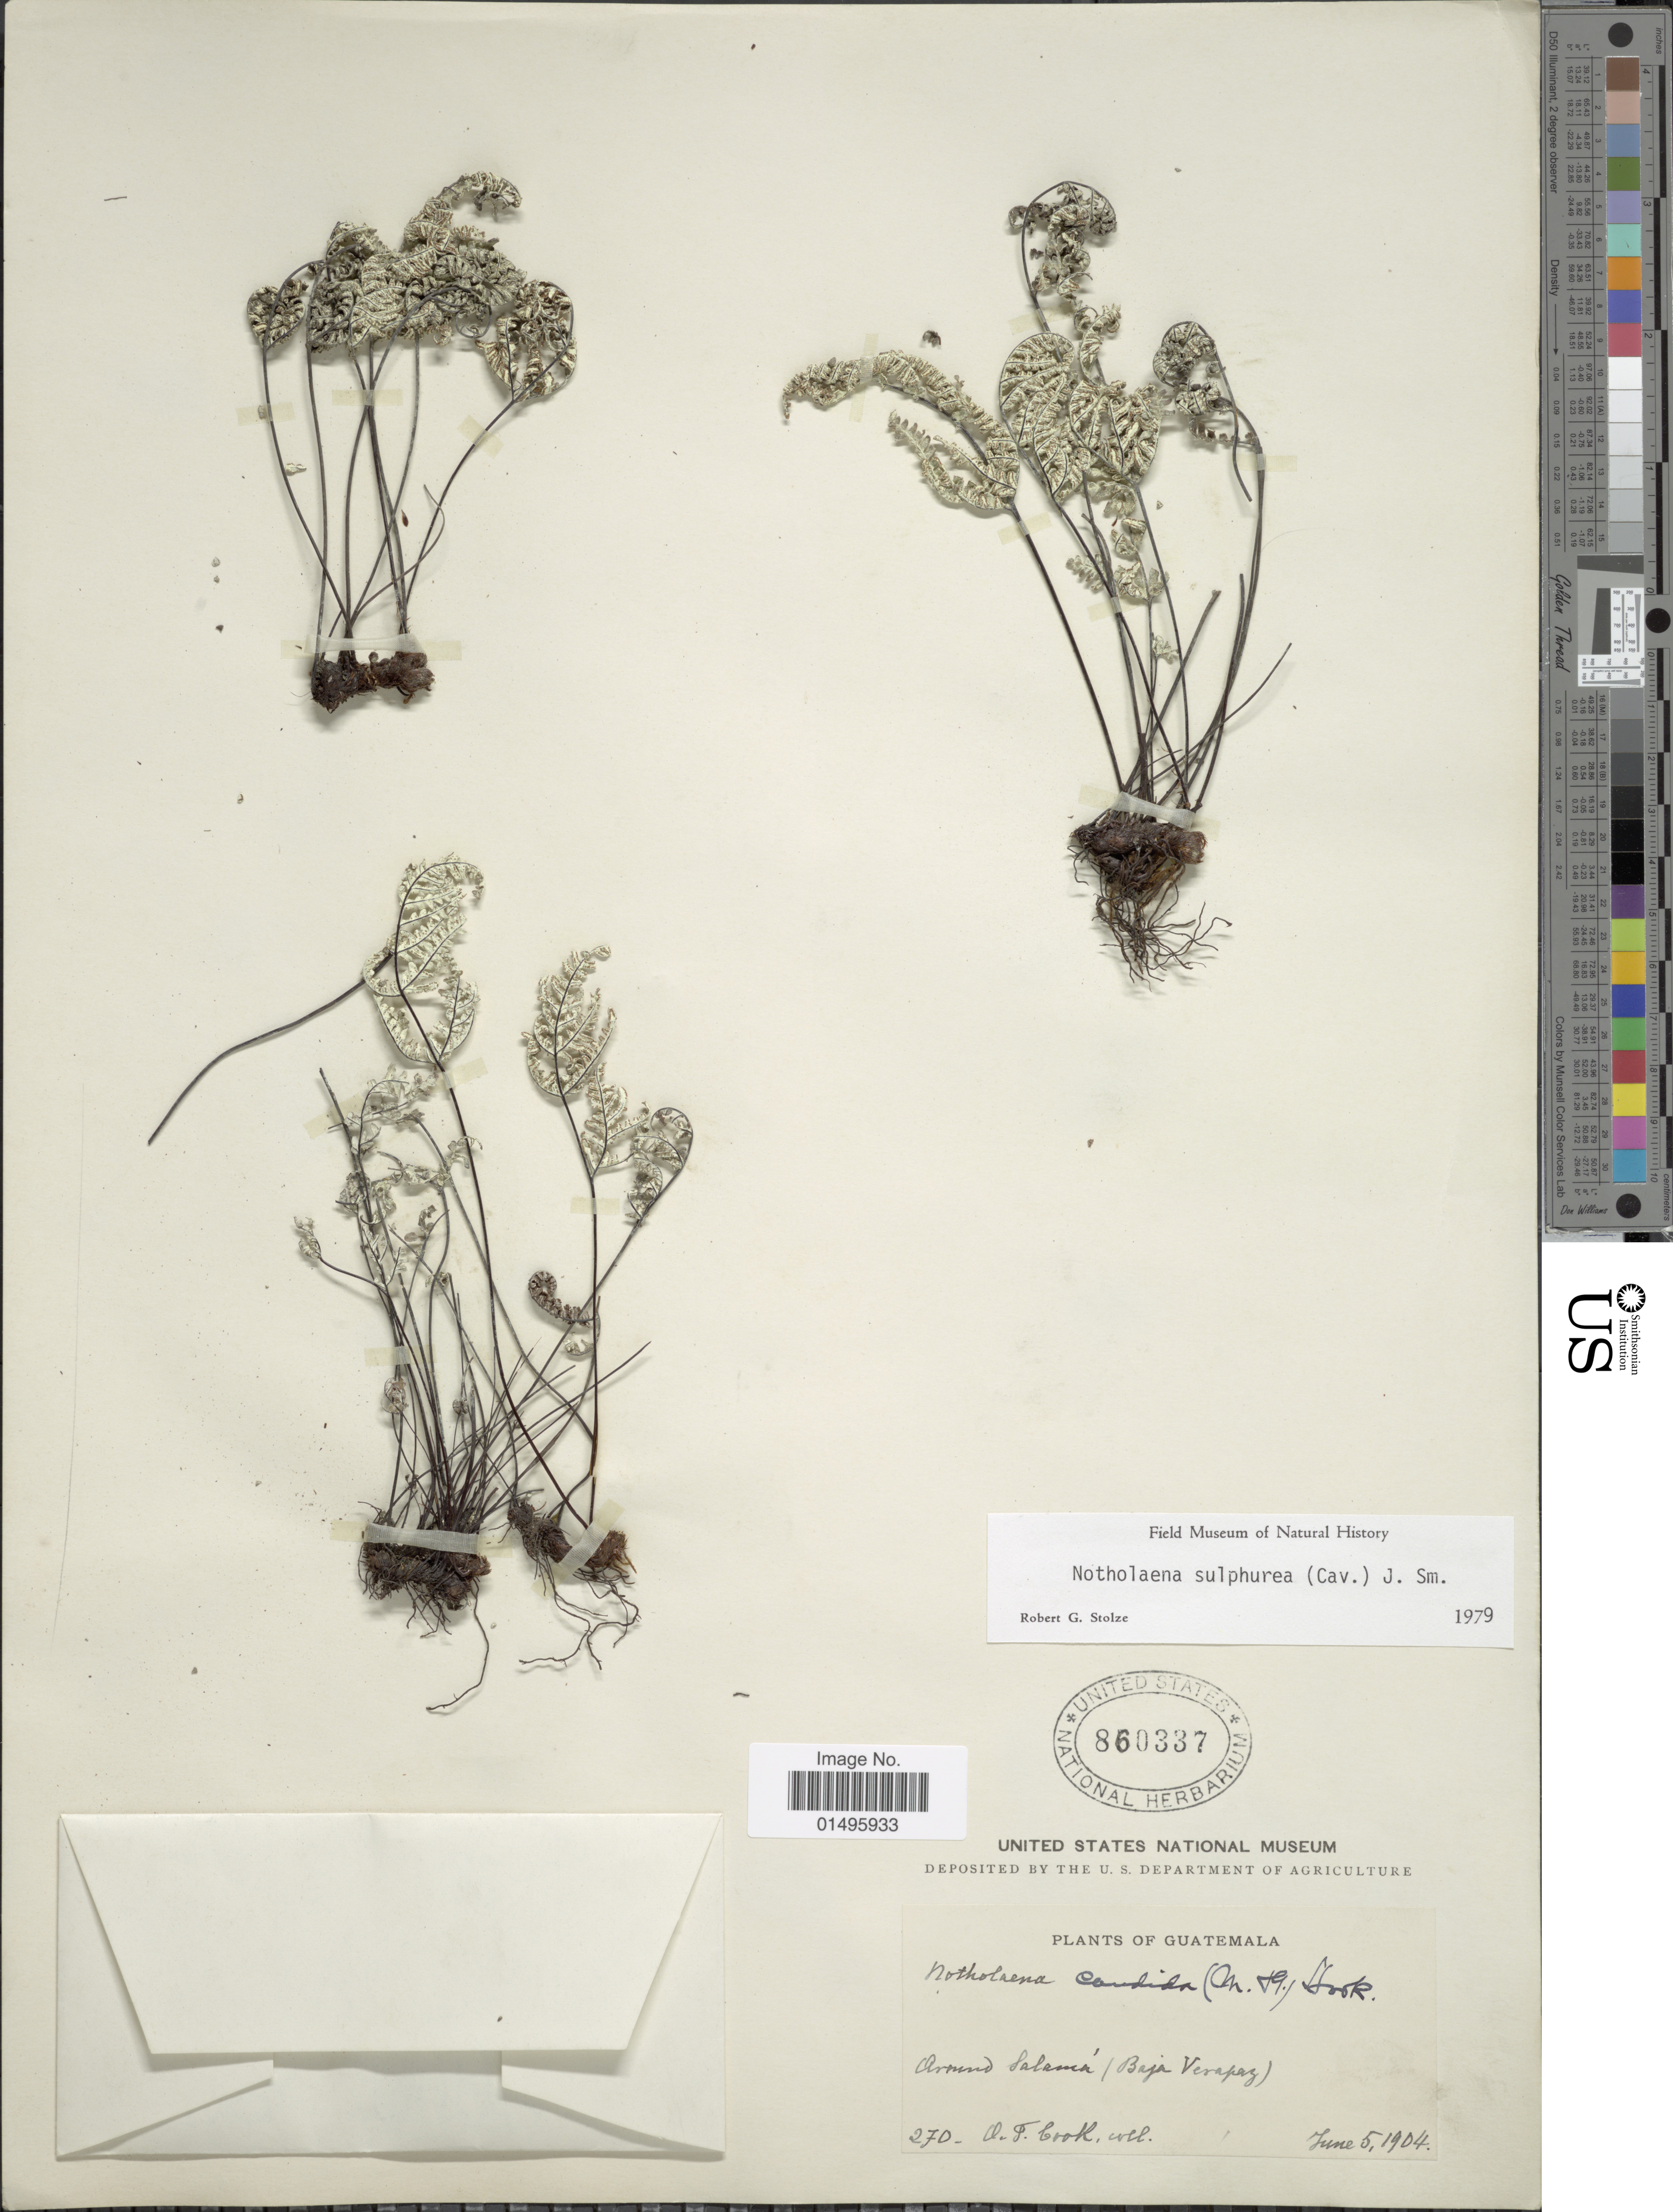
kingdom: Plantae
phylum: Tracheophyta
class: Polypodiopsida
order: Polypodiales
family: Pteridaceae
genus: Notholaena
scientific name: Notholaena sulphurea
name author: (Cav.) Small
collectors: A. F. Cook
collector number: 270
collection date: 1904-06-05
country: Guatemala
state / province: Guatemala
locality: Guatemala, Around Salama' (Baja Verpaz).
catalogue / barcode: US 860337